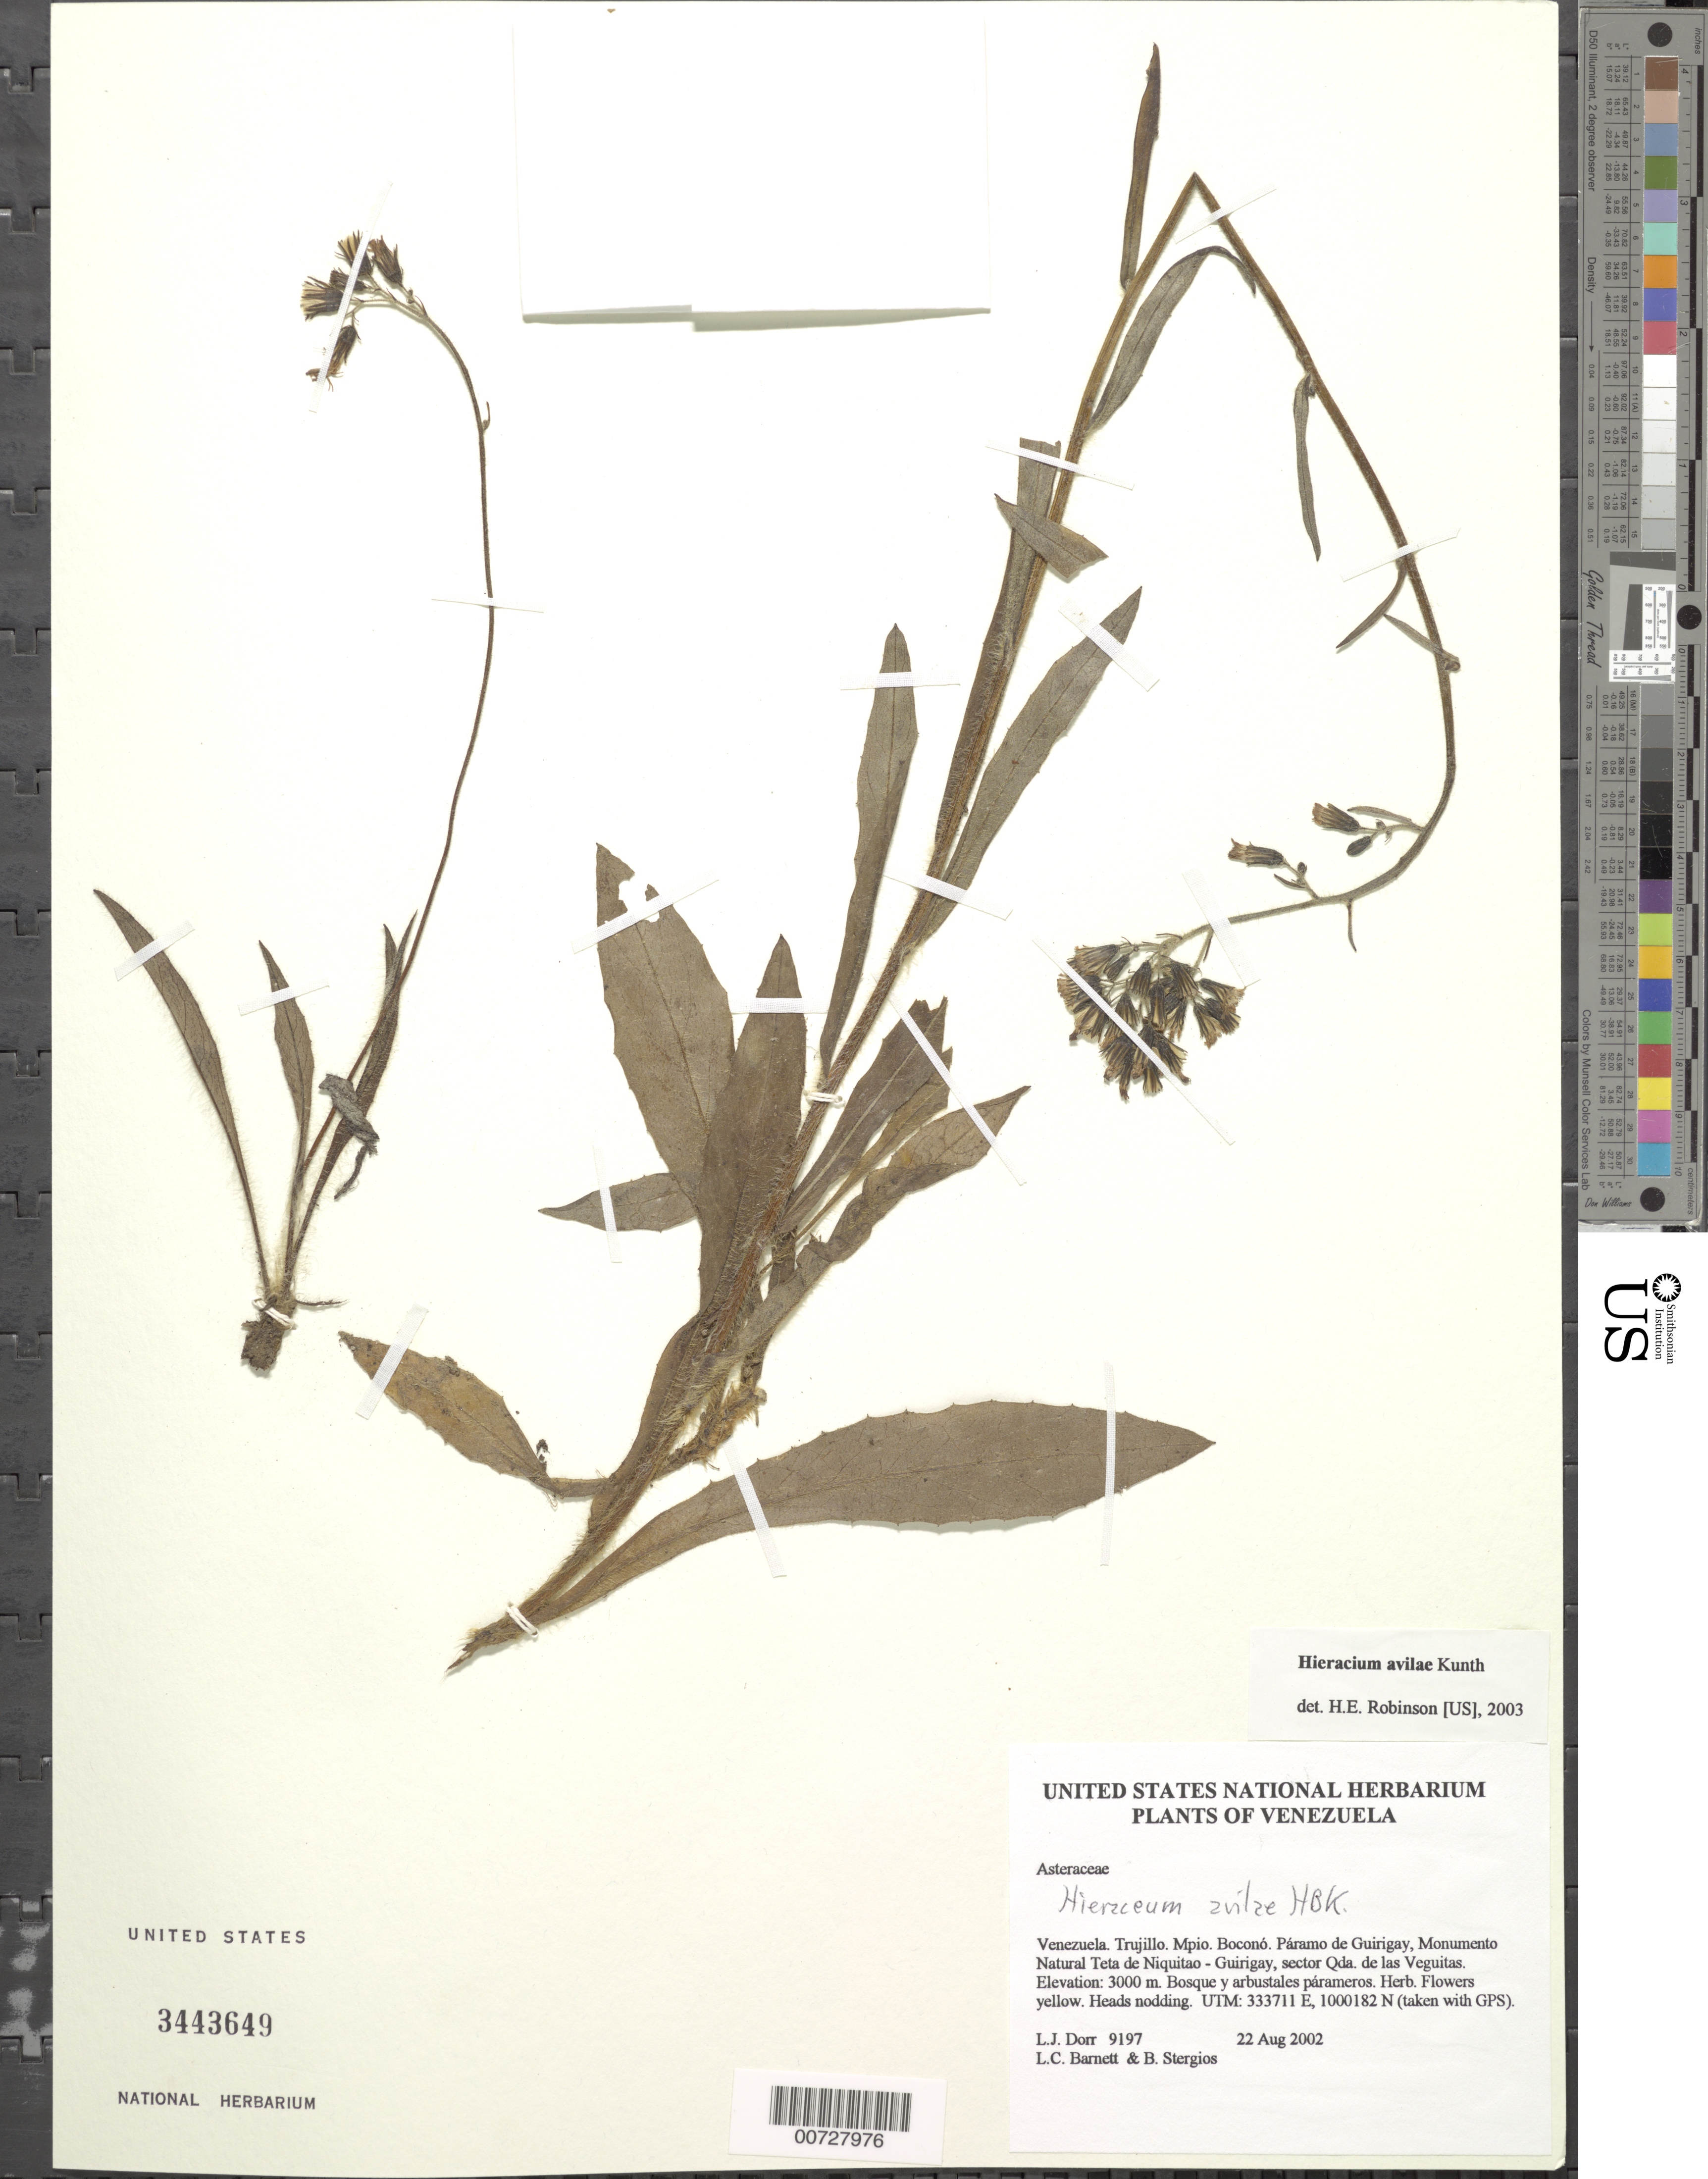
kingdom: Plantae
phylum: Tracheophyta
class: Magnoliopsida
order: Asterales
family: Asteraceae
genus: Hieracium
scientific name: Hieracium avilae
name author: Kunth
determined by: Robinson, Harold E., (US)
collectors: L. J. Dorr, L. C. Barnett & B. G. Stergios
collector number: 9197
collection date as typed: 22 Aug 2002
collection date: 2002-08-22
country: Venezuela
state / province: Trujillo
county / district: Boconó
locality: Páramo de Guirigay, Monumento Natural Teta de Niquitao - Guirigay, sector Las Veguitas.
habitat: Bosque y arbustales párameros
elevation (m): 3000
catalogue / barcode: US 3443649